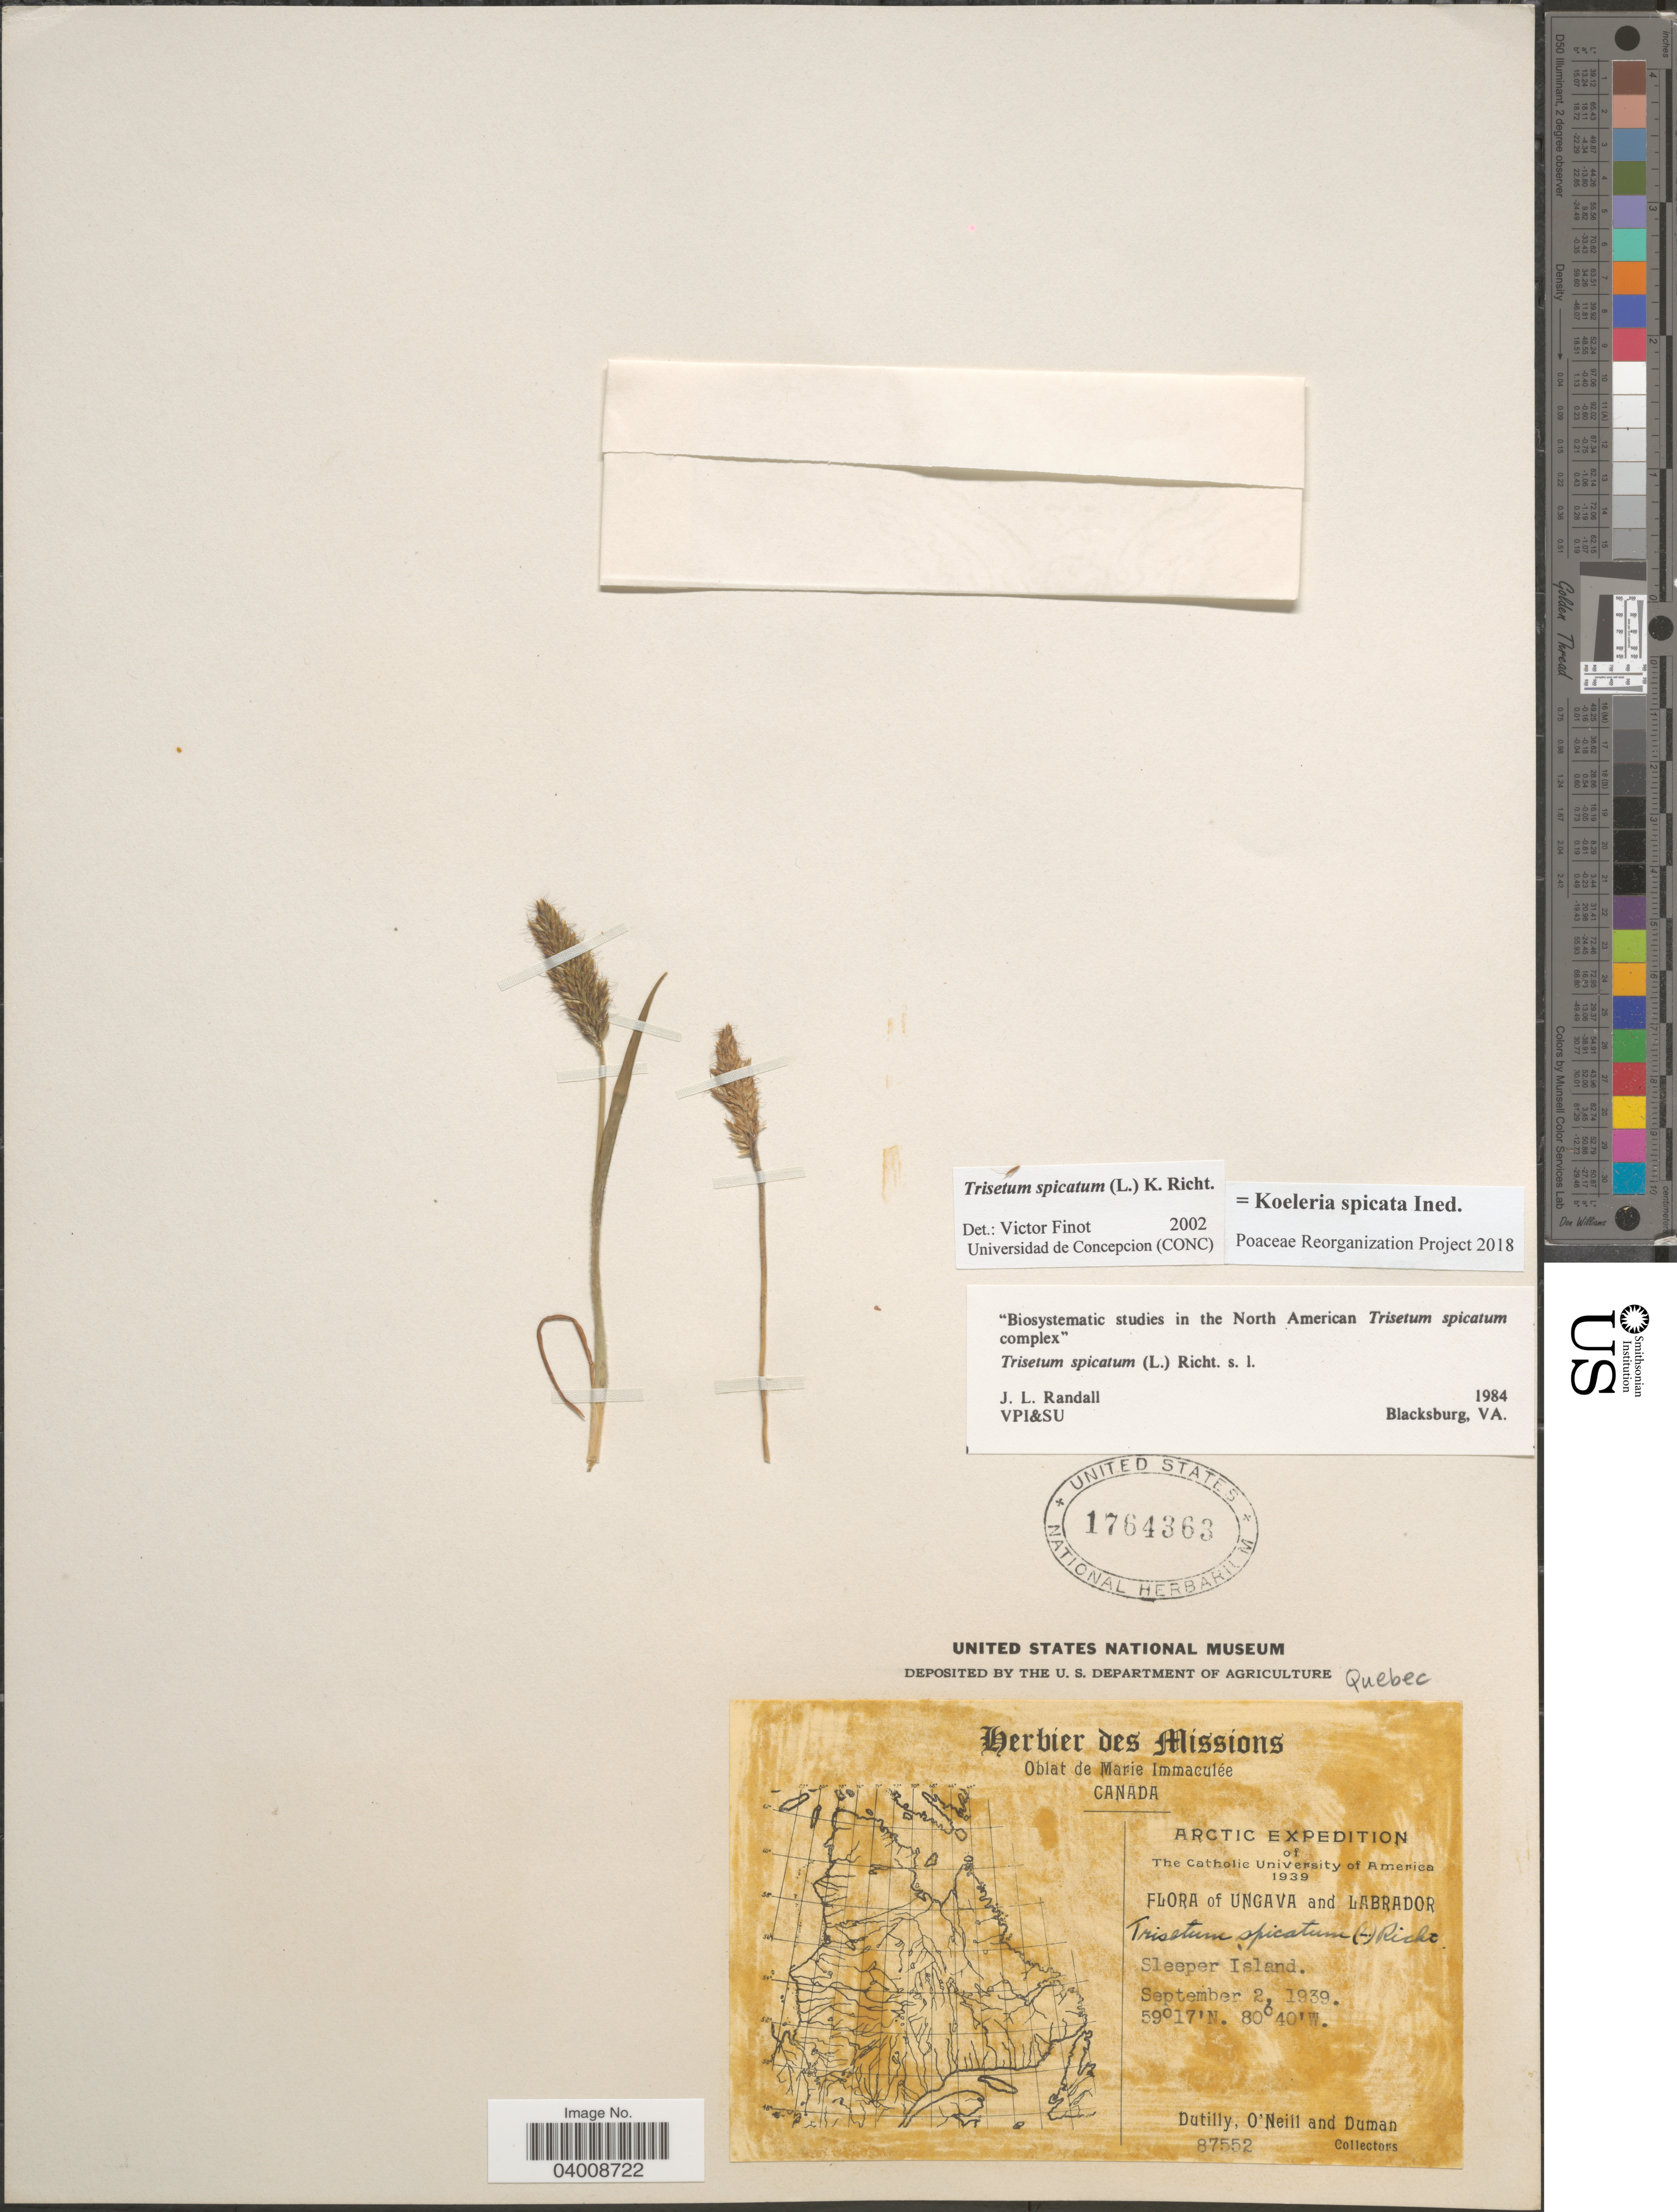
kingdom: Plantae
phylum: Tracheophyta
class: Liliopsida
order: Poales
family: Poaceae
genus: Koeleria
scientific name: Koeleria spicata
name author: (L.) Barberá et al.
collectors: -. Dutilly, -. O'Neill & -. Duman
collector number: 87552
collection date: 1939-09-02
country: Canada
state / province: Newfoundland and Labrador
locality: Ungava and Labrador. Sleeper Island.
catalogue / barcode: US 1764363